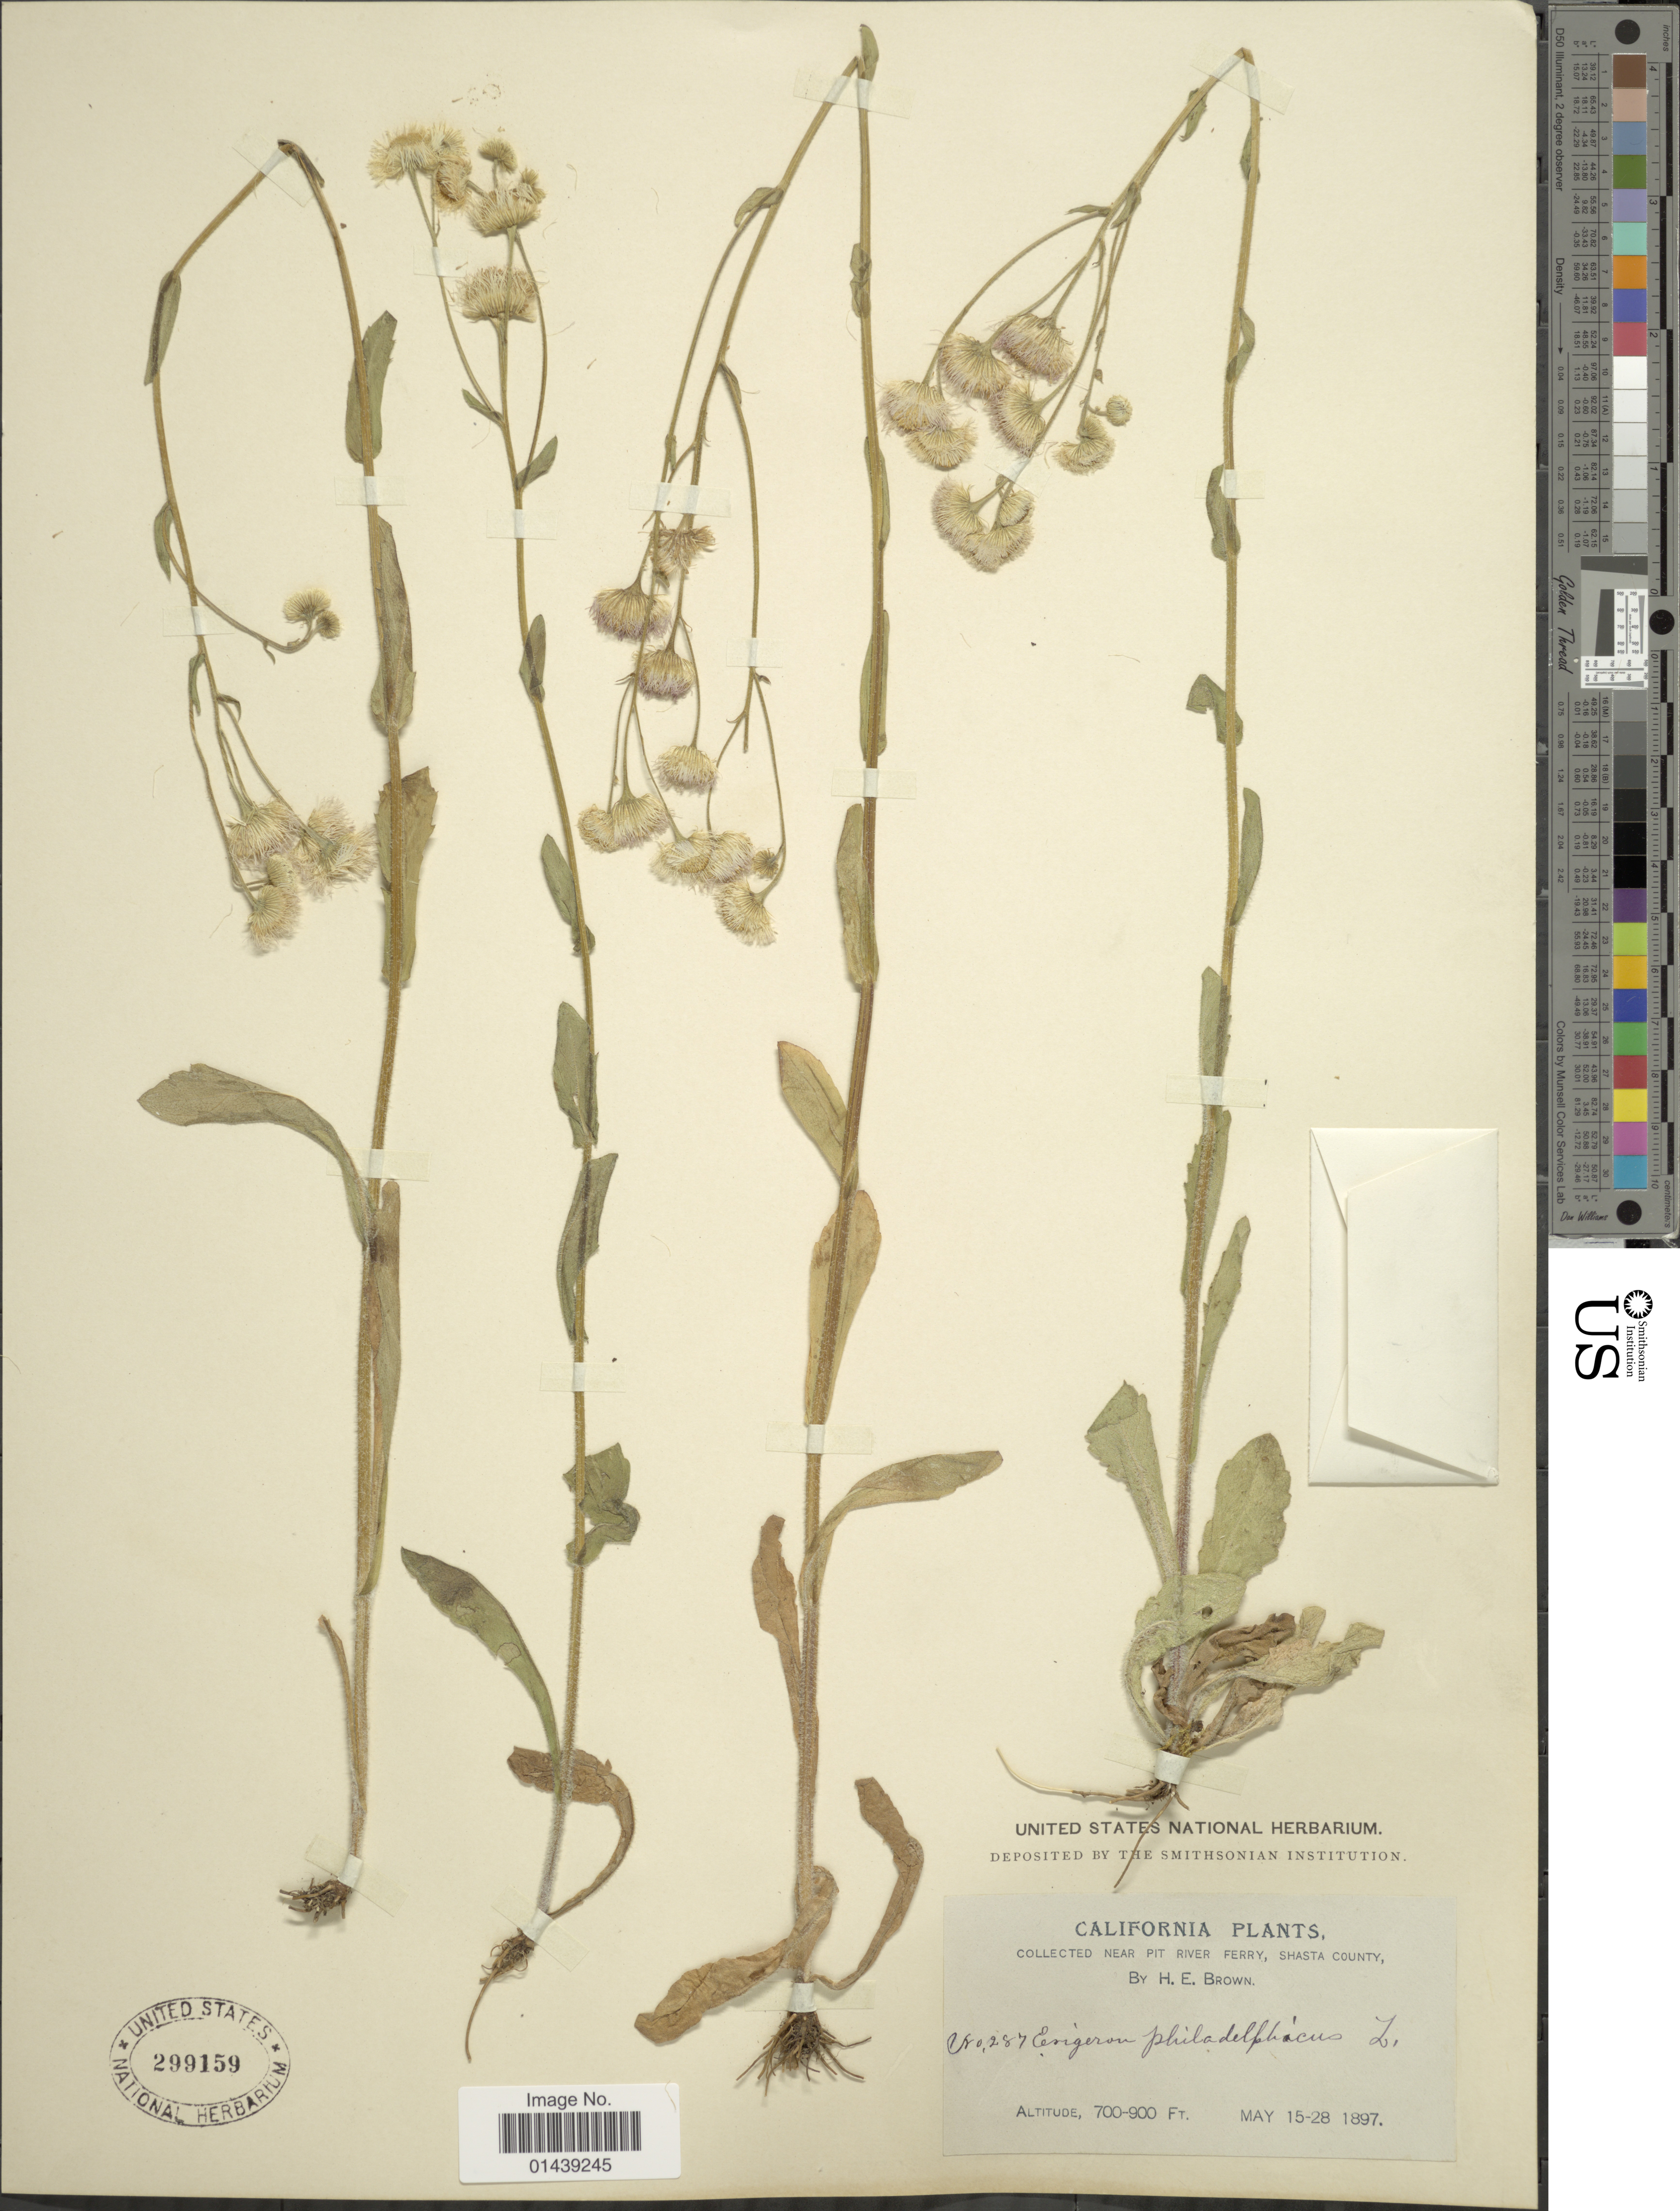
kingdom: Plantae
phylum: Tracheophyta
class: Magnoliopsida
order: Asterales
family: Asteraceae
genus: Erigeron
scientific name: Erigeron philadelphicus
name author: L.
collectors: H. E. Brown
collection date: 1897-05-15/1897-05-28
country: United States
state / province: California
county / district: Shasta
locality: Near Pit River Ferry, Shasta County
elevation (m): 213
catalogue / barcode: US 299159